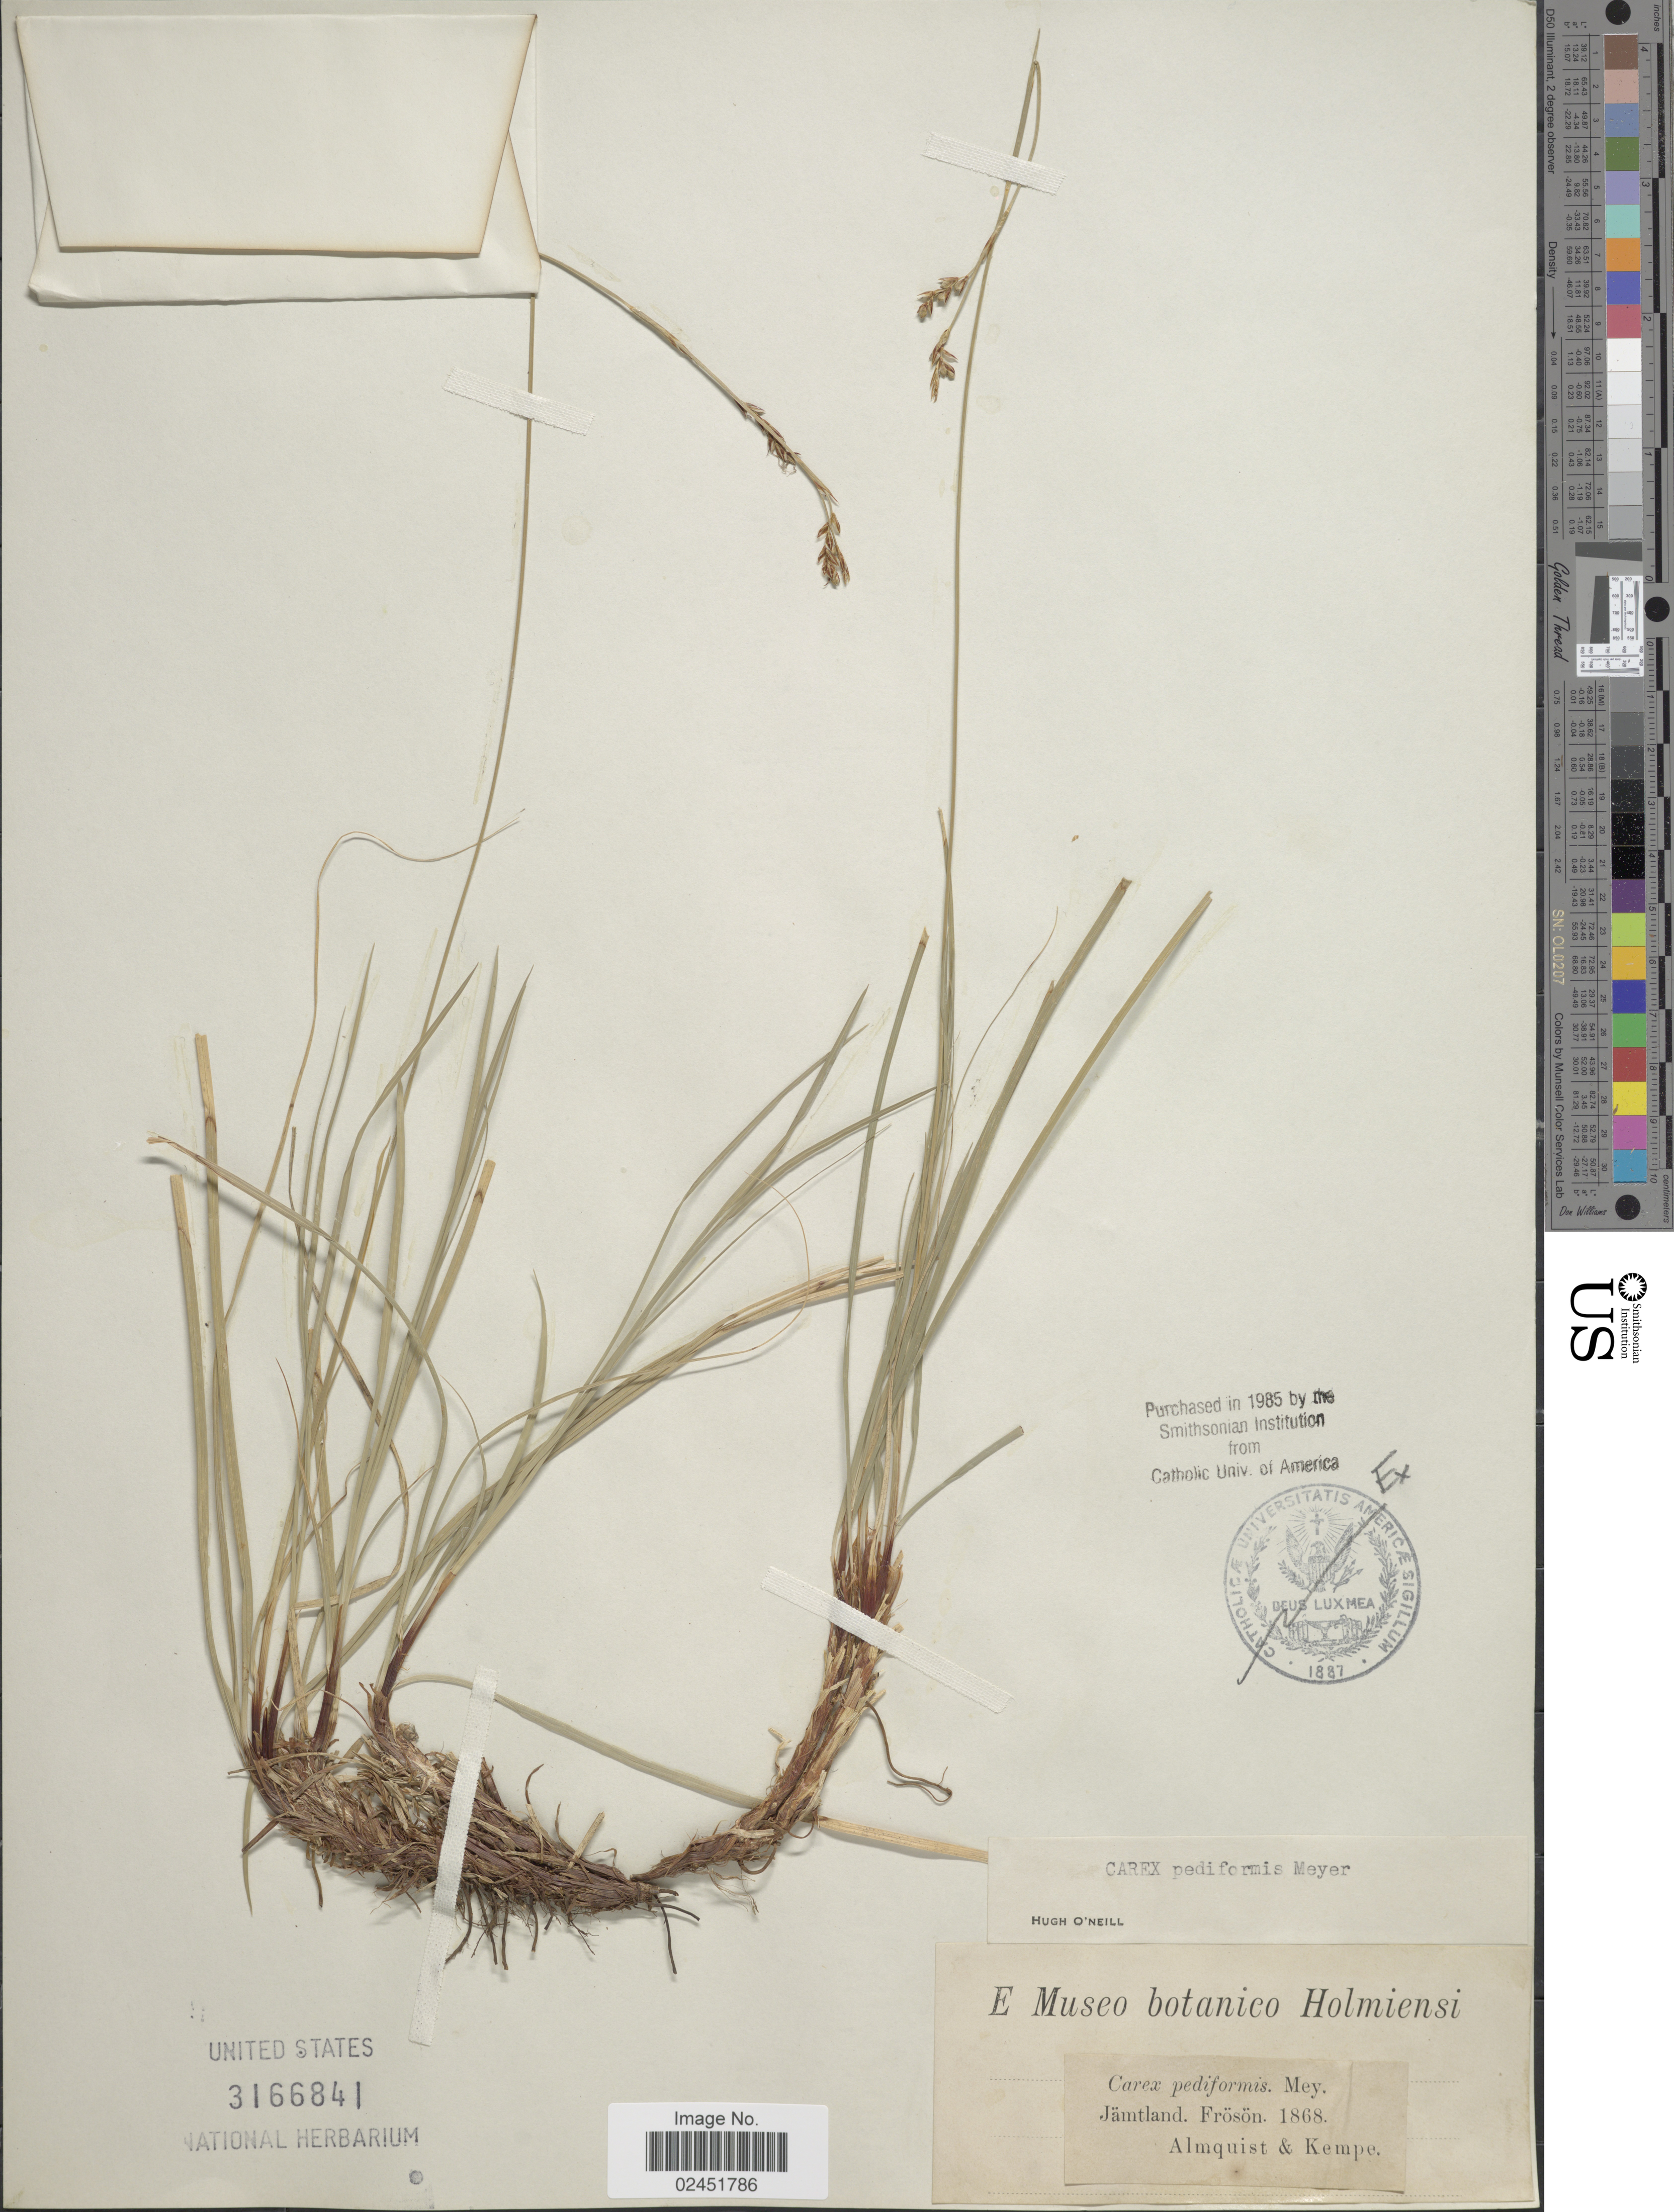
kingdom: Plantae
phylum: Tracheophyta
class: Liliopsida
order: Poales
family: Cyperaceae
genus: Carex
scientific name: Carex pediformis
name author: C.A. Mey.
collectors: Almquist & Kempe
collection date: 1868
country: Sweden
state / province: Jämtland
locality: Jamtland. Froson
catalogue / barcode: US 3166841